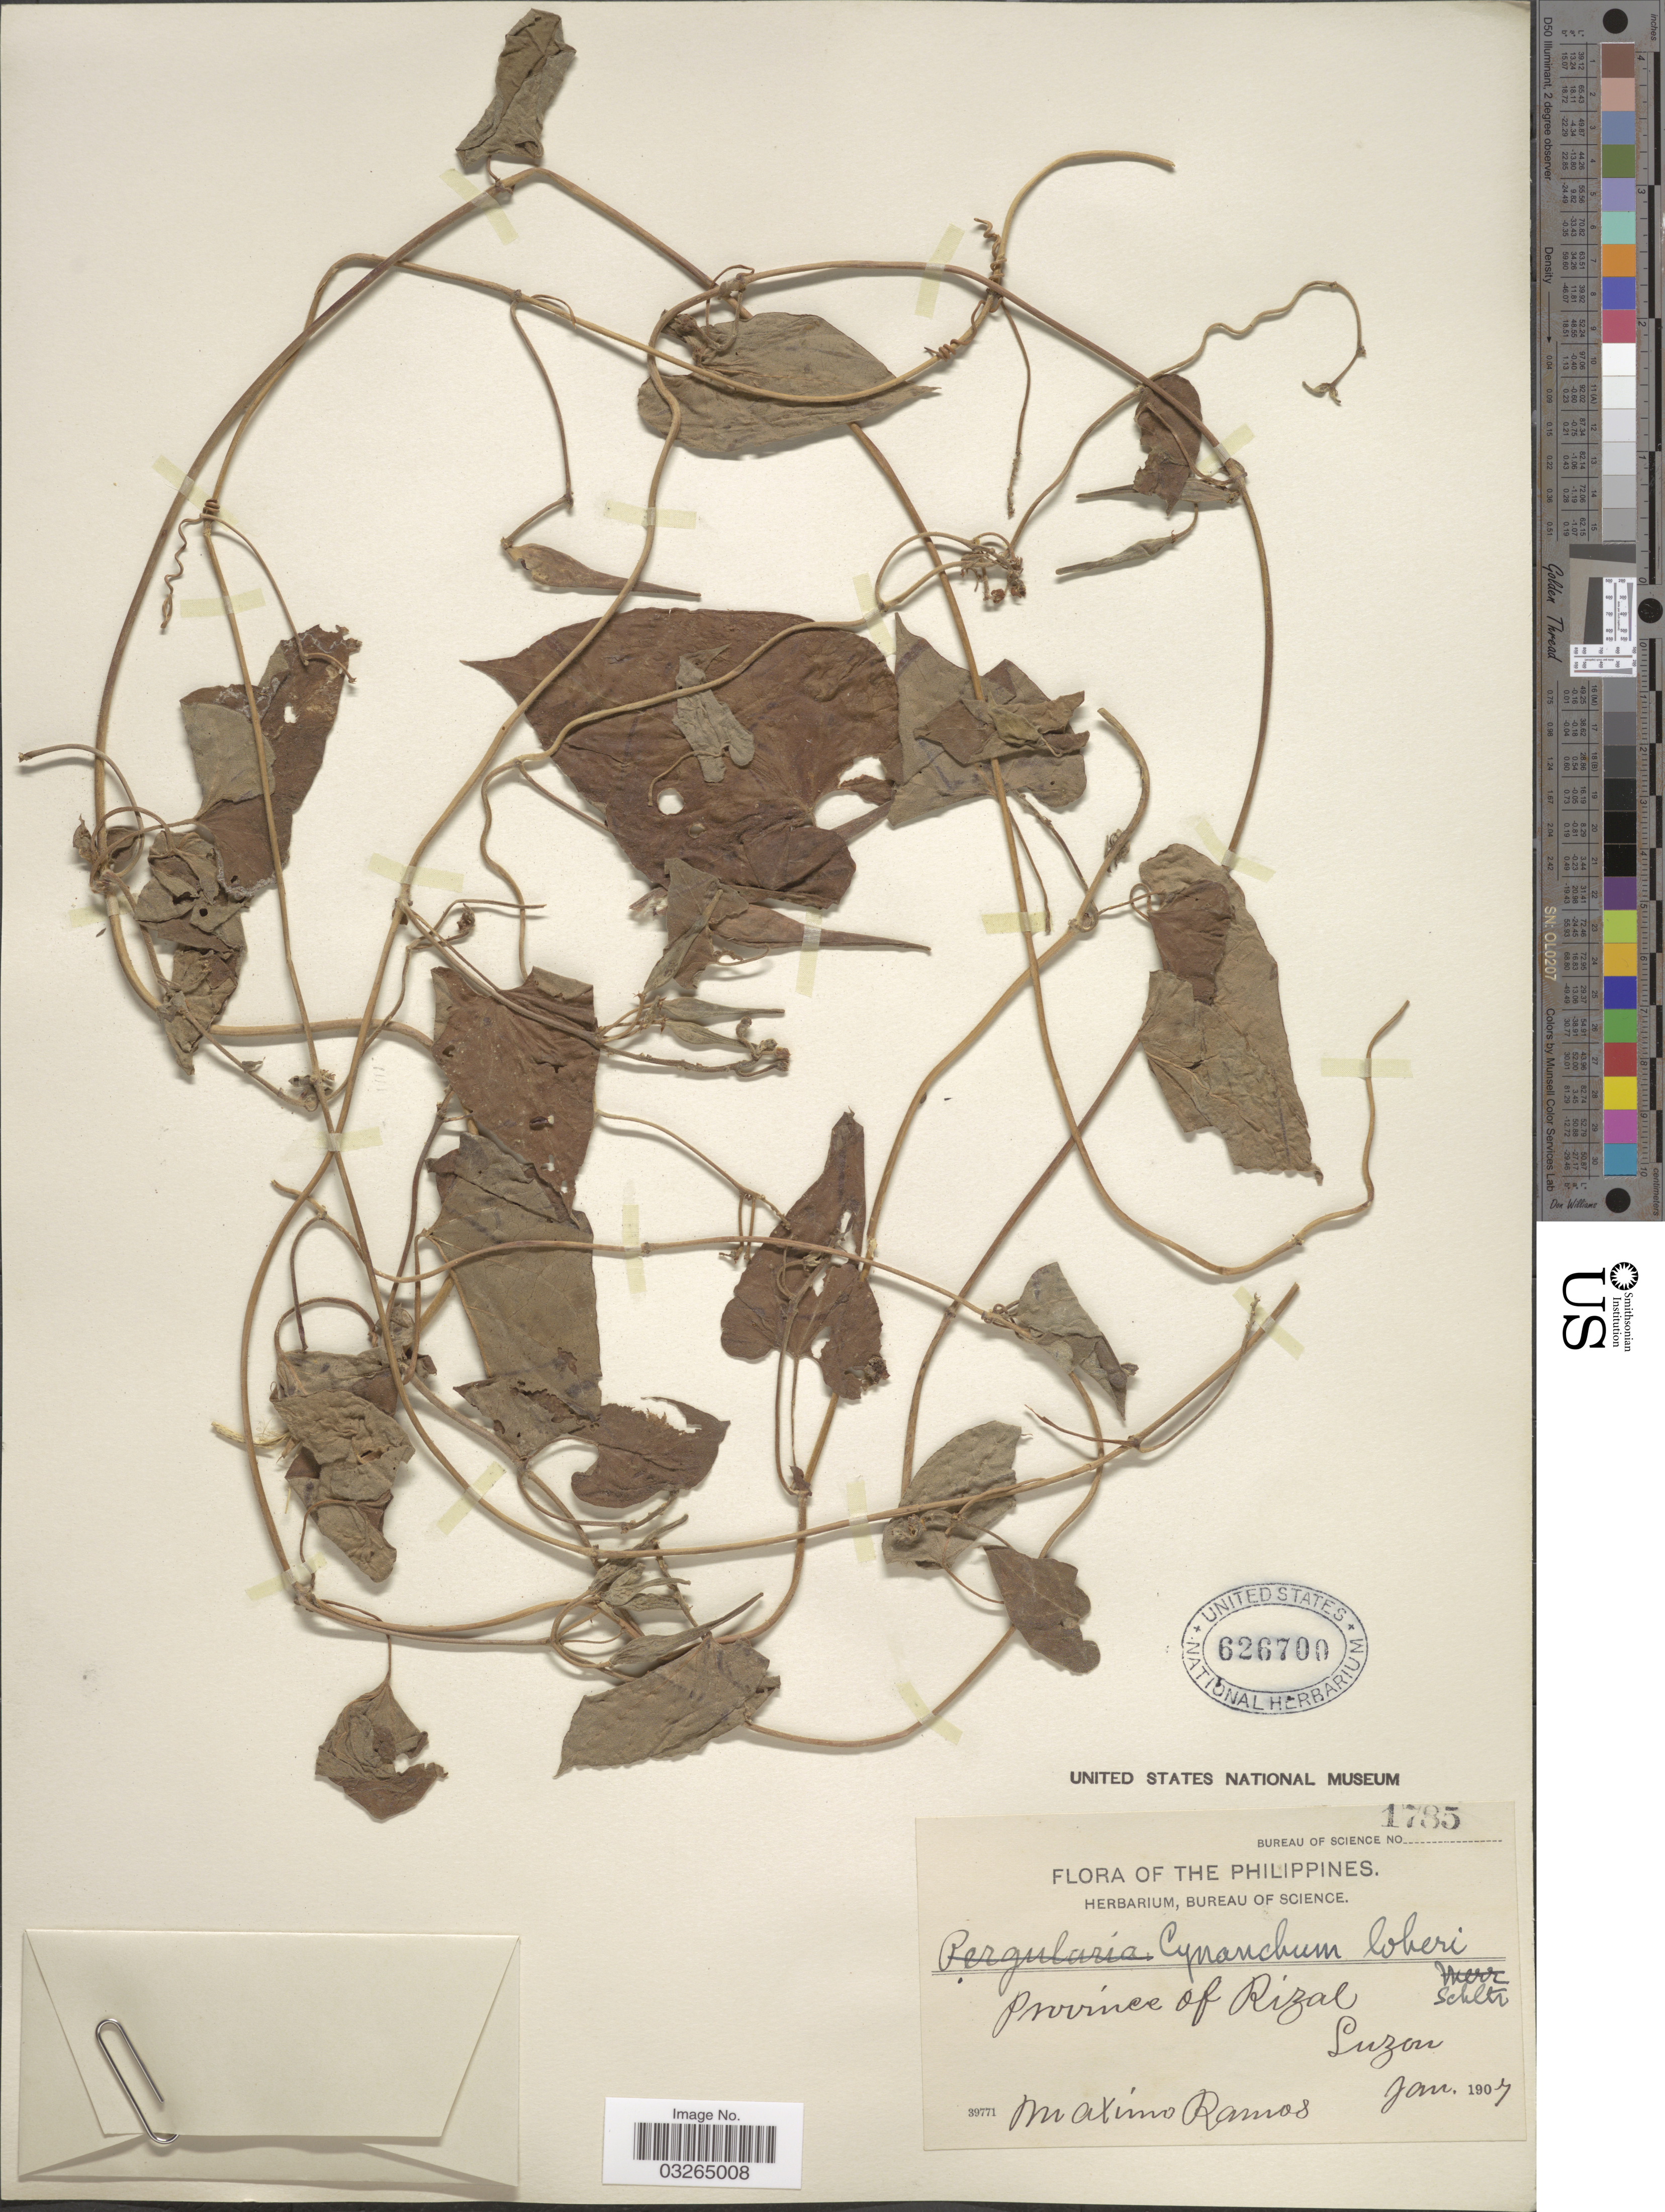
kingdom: Plantae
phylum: Tracheophyta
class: Magnoliopsida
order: Gentianales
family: Apocynaceae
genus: Cynanchum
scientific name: Cynanchum loheri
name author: Schltr. in Perkins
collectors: M. Ramos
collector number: Bureau of Science 1735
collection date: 1907-01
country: Philippines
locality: Province of Rizal. Luzon.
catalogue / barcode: US 626700